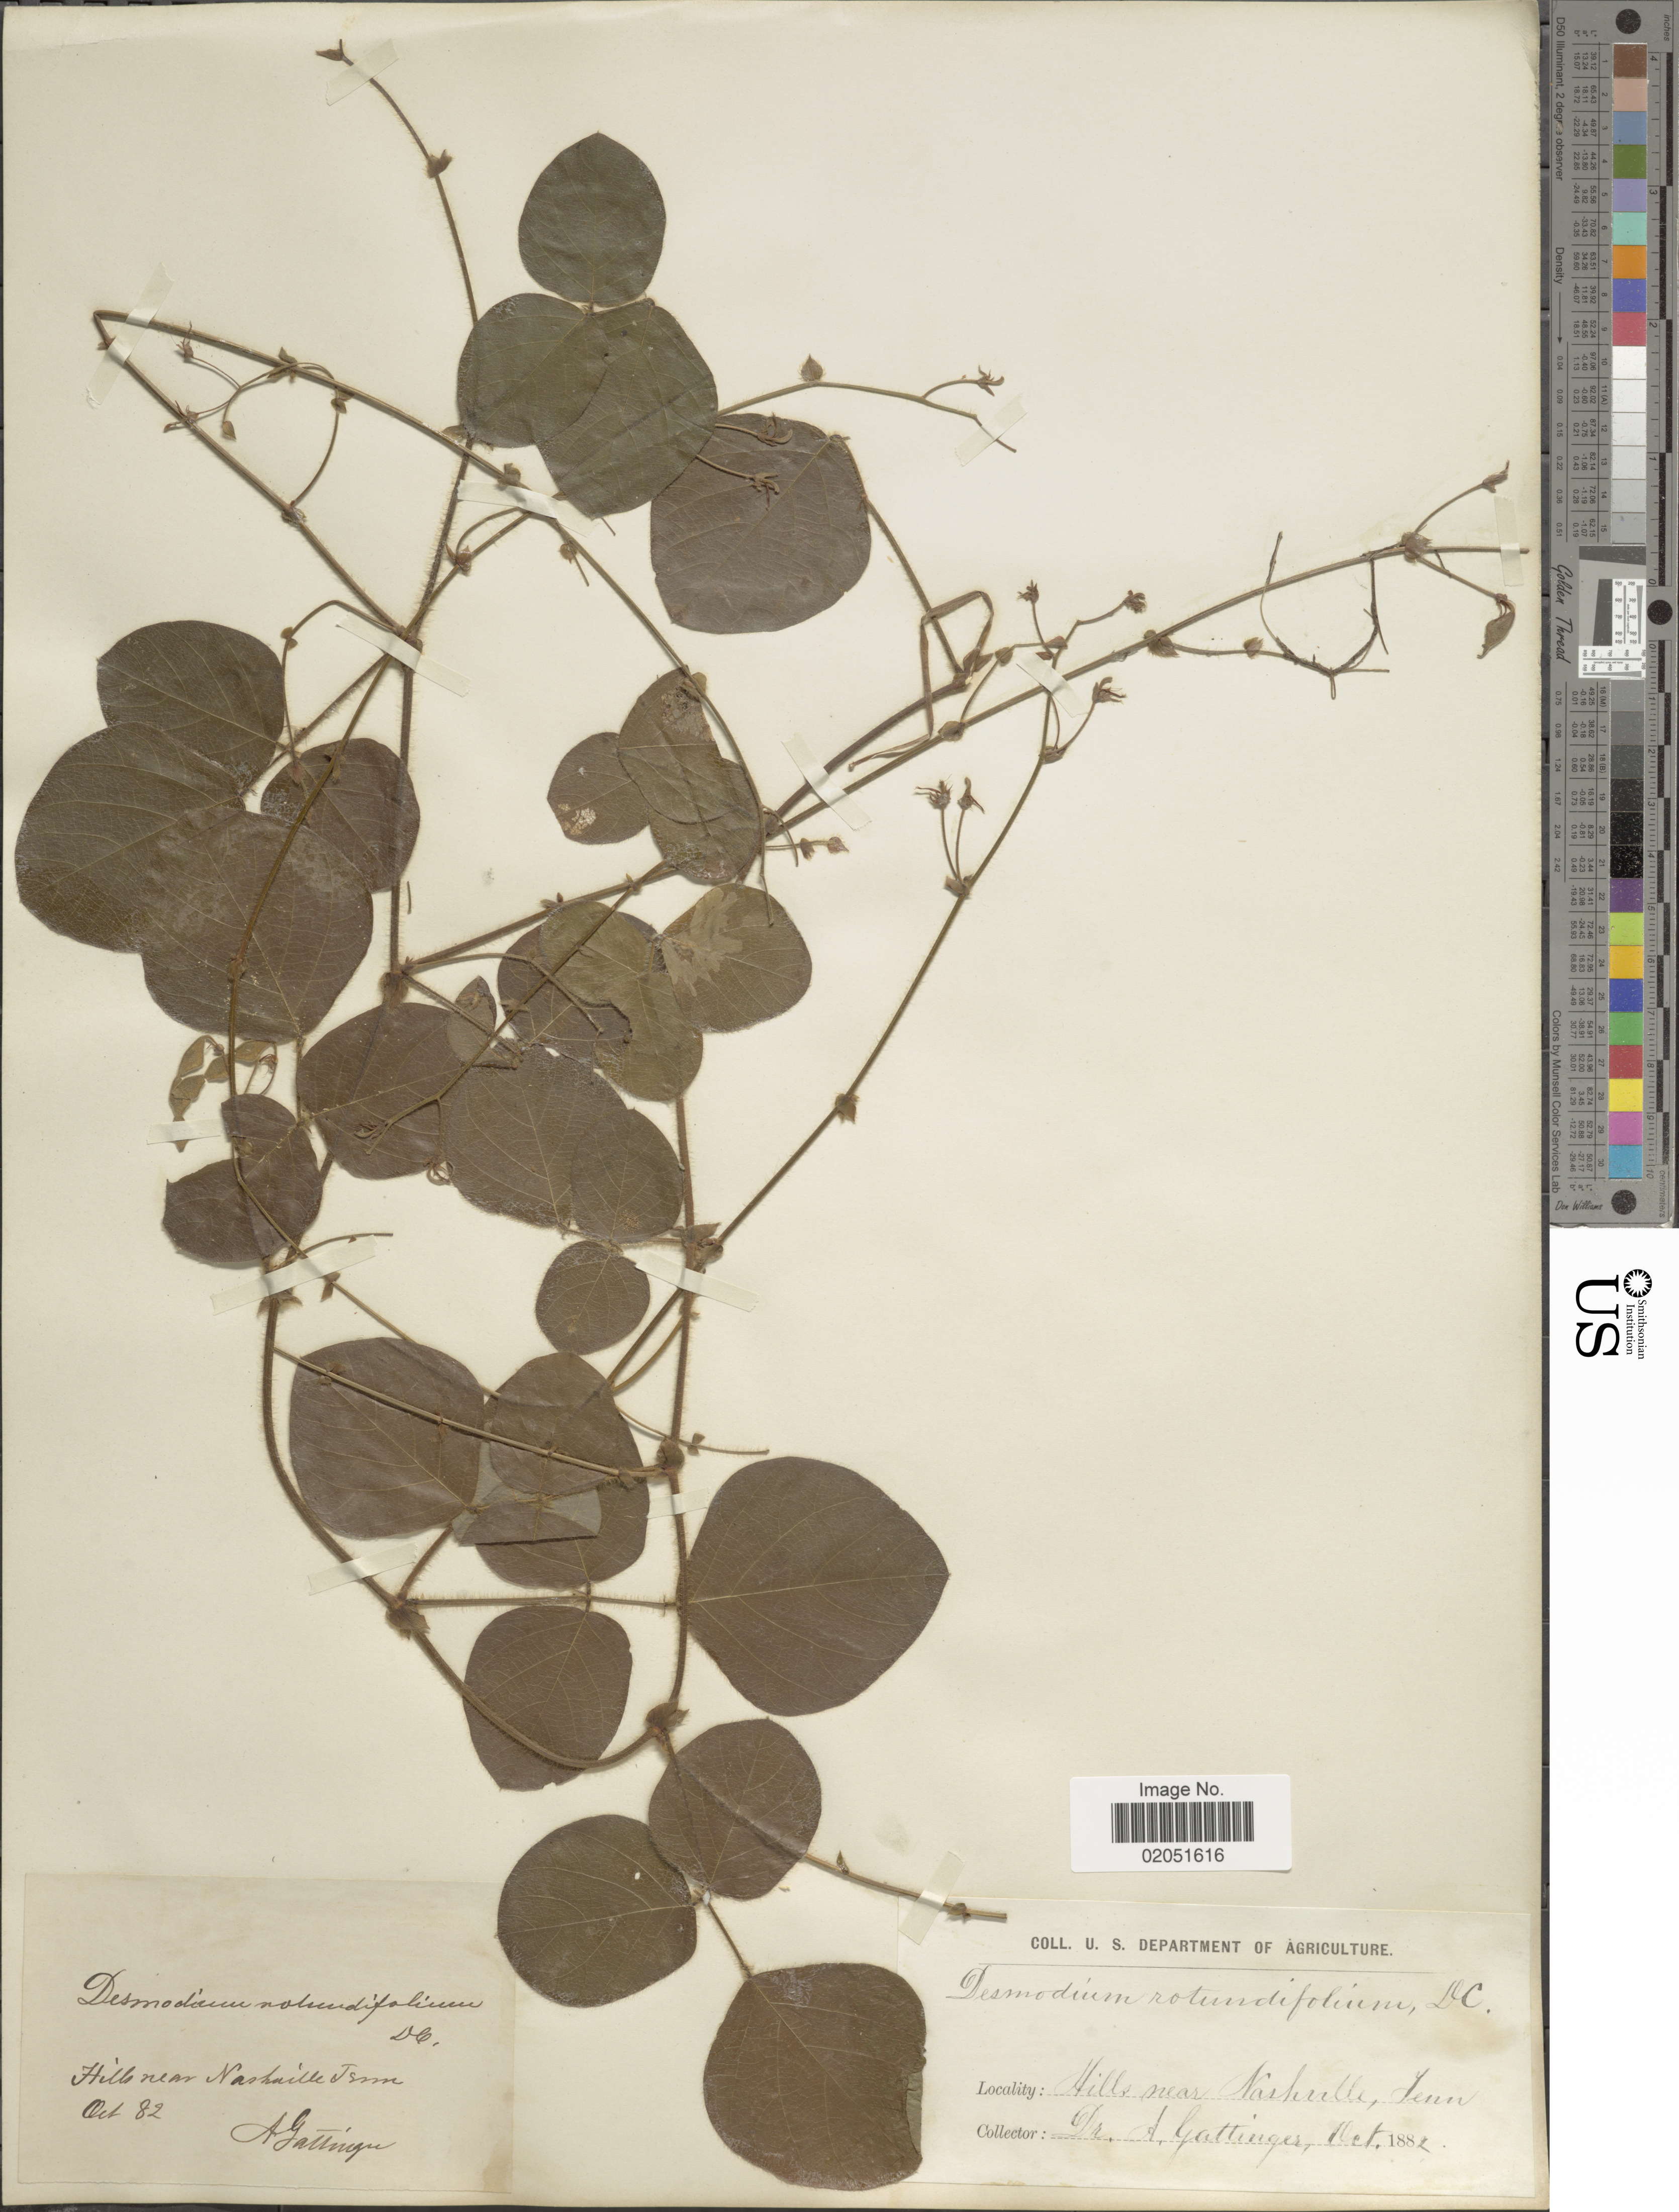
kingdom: Plantae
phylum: Tracheophyta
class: Magnoliopsida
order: Fabales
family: Fabaceae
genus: Desmodium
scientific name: Desmodium rotundifolium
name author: DC.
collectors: A. Gattinger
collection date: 1882-10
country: United States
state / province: Tennessee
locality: Hills near Nashville, Tenn.